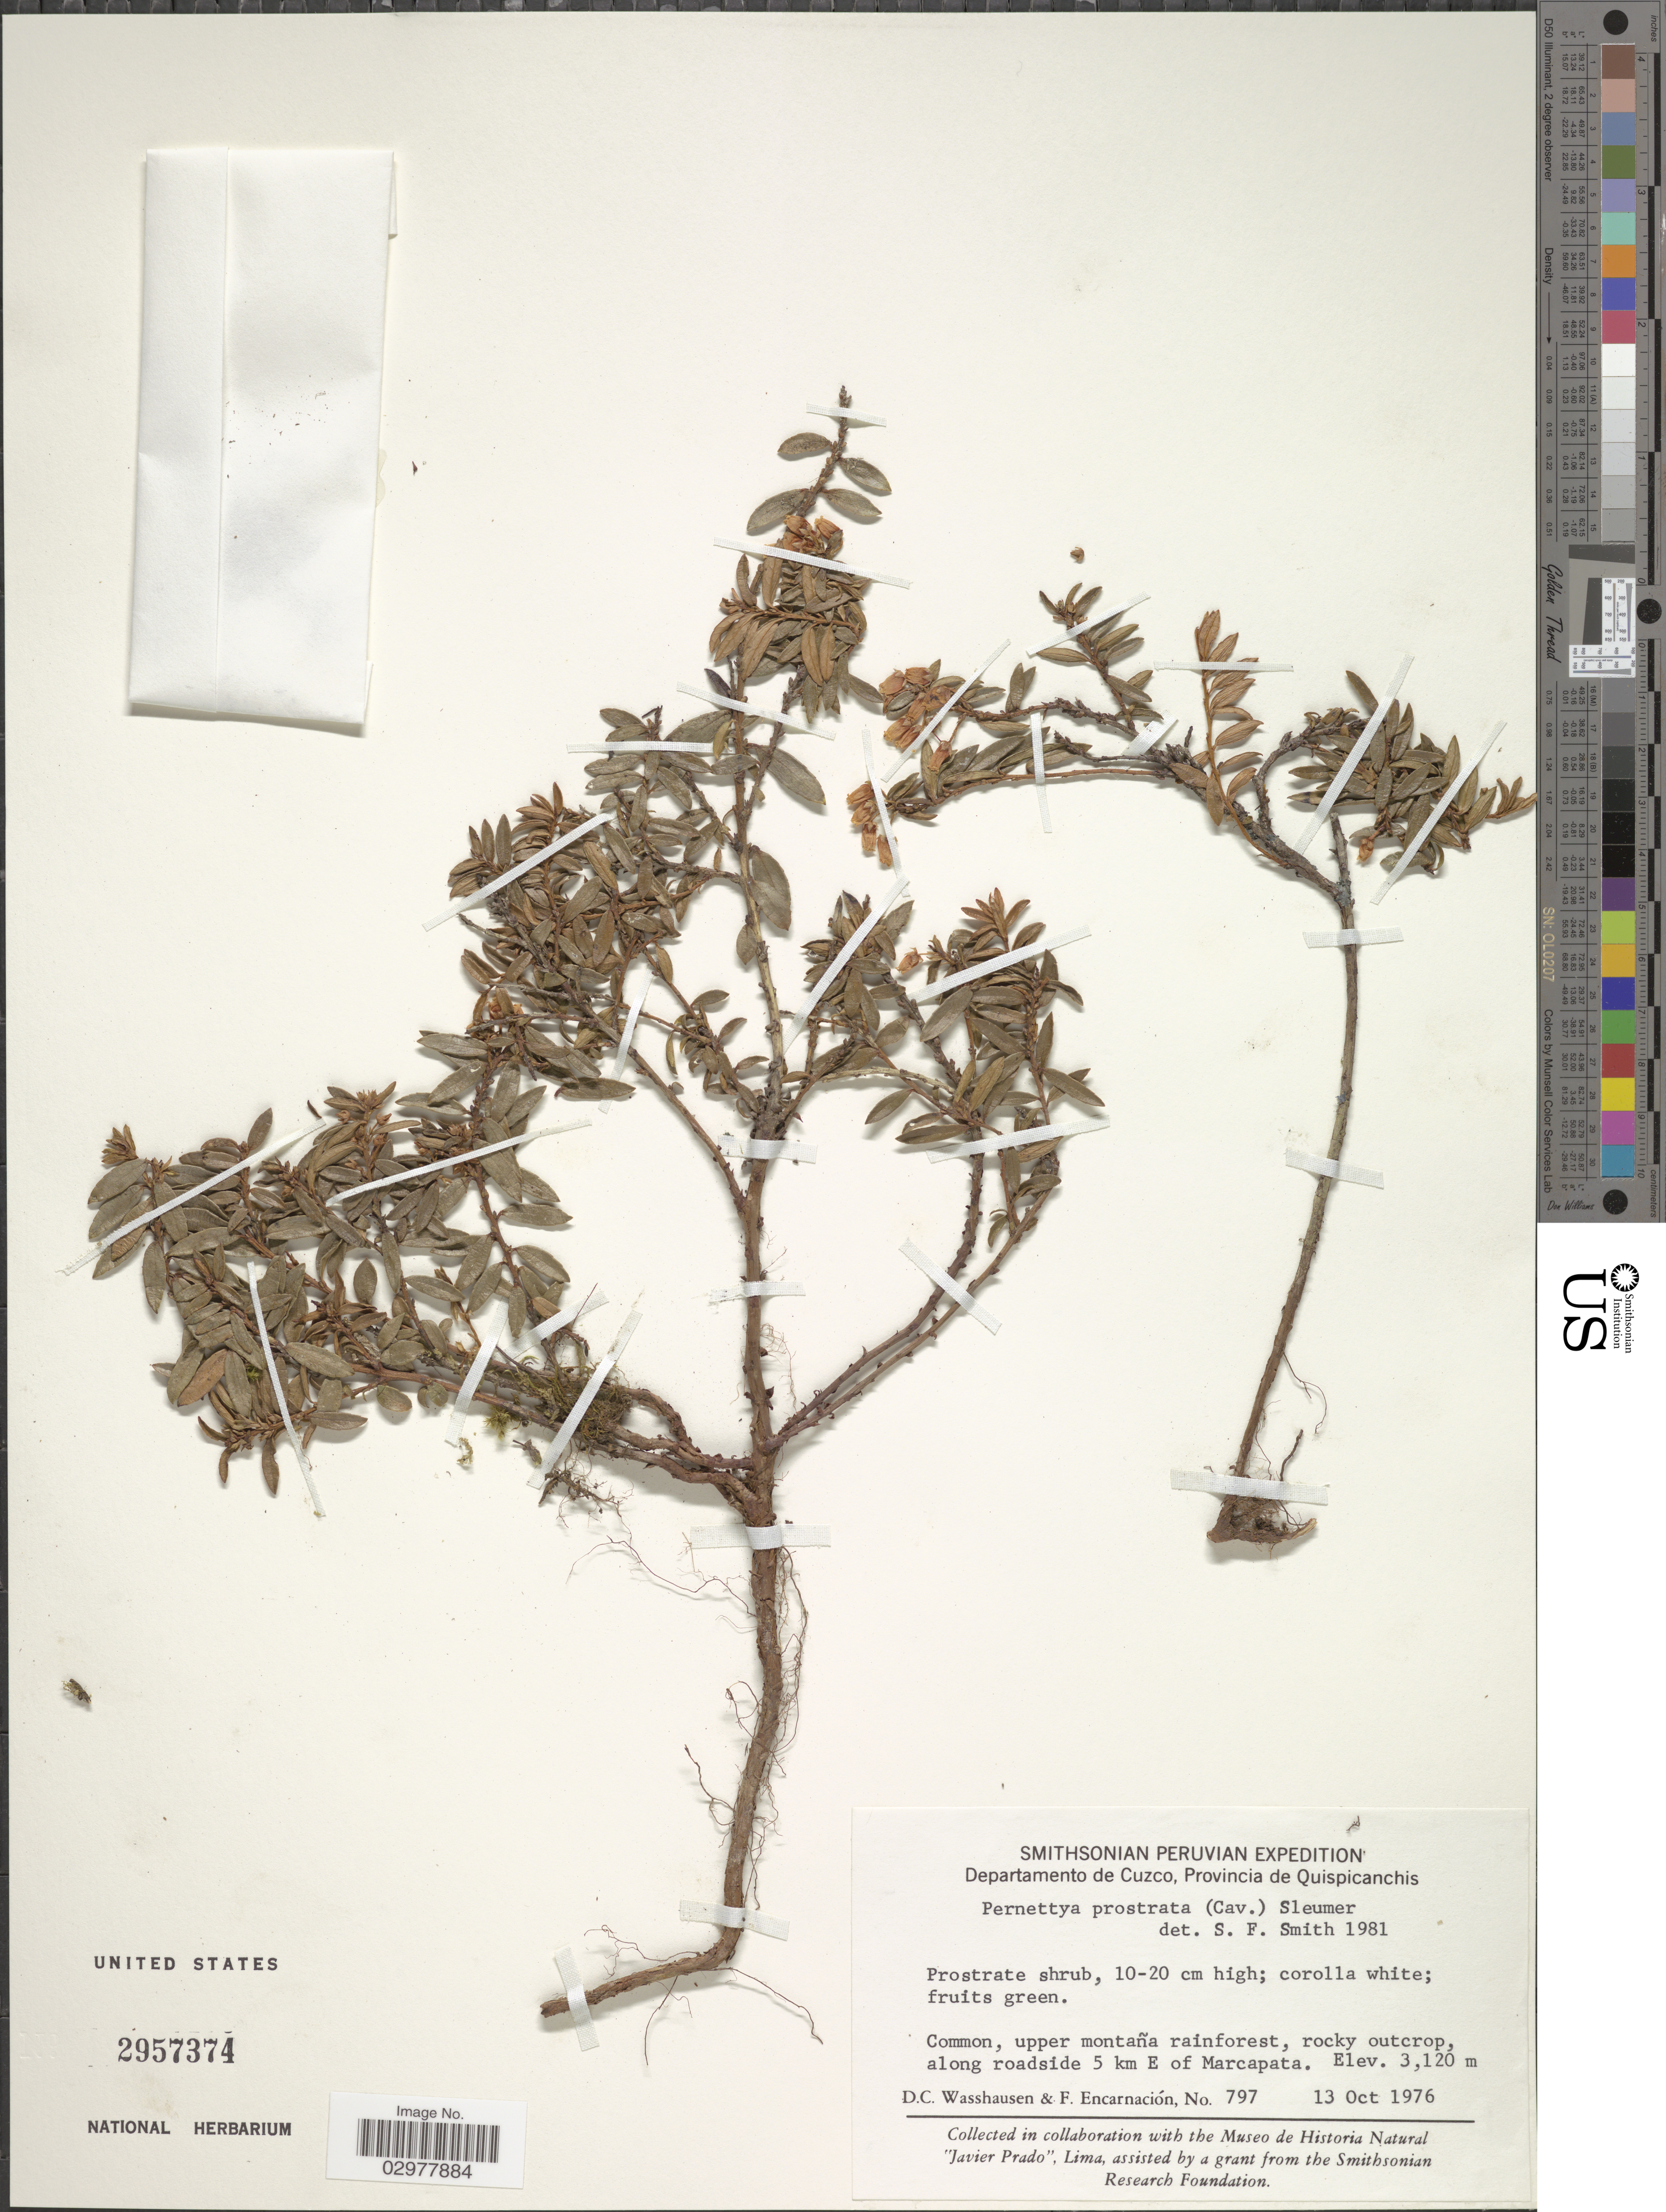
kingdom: Plantae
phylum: Tracheophyta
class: Magnoliopsida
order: Ericales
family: Ericaceae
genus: Pernettya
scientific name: Pernettya prostrata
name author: (Cav.) DC.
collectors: D. C. Wasshausen & F. Encarnación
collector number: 797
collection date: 1976-10-13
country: Peru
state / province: Cusco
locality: Departamento de Cuzco, Provincia de Quispicanchis. Along roadside 5 km E of Marcapata.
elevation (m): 3120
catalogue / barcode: US 2957374